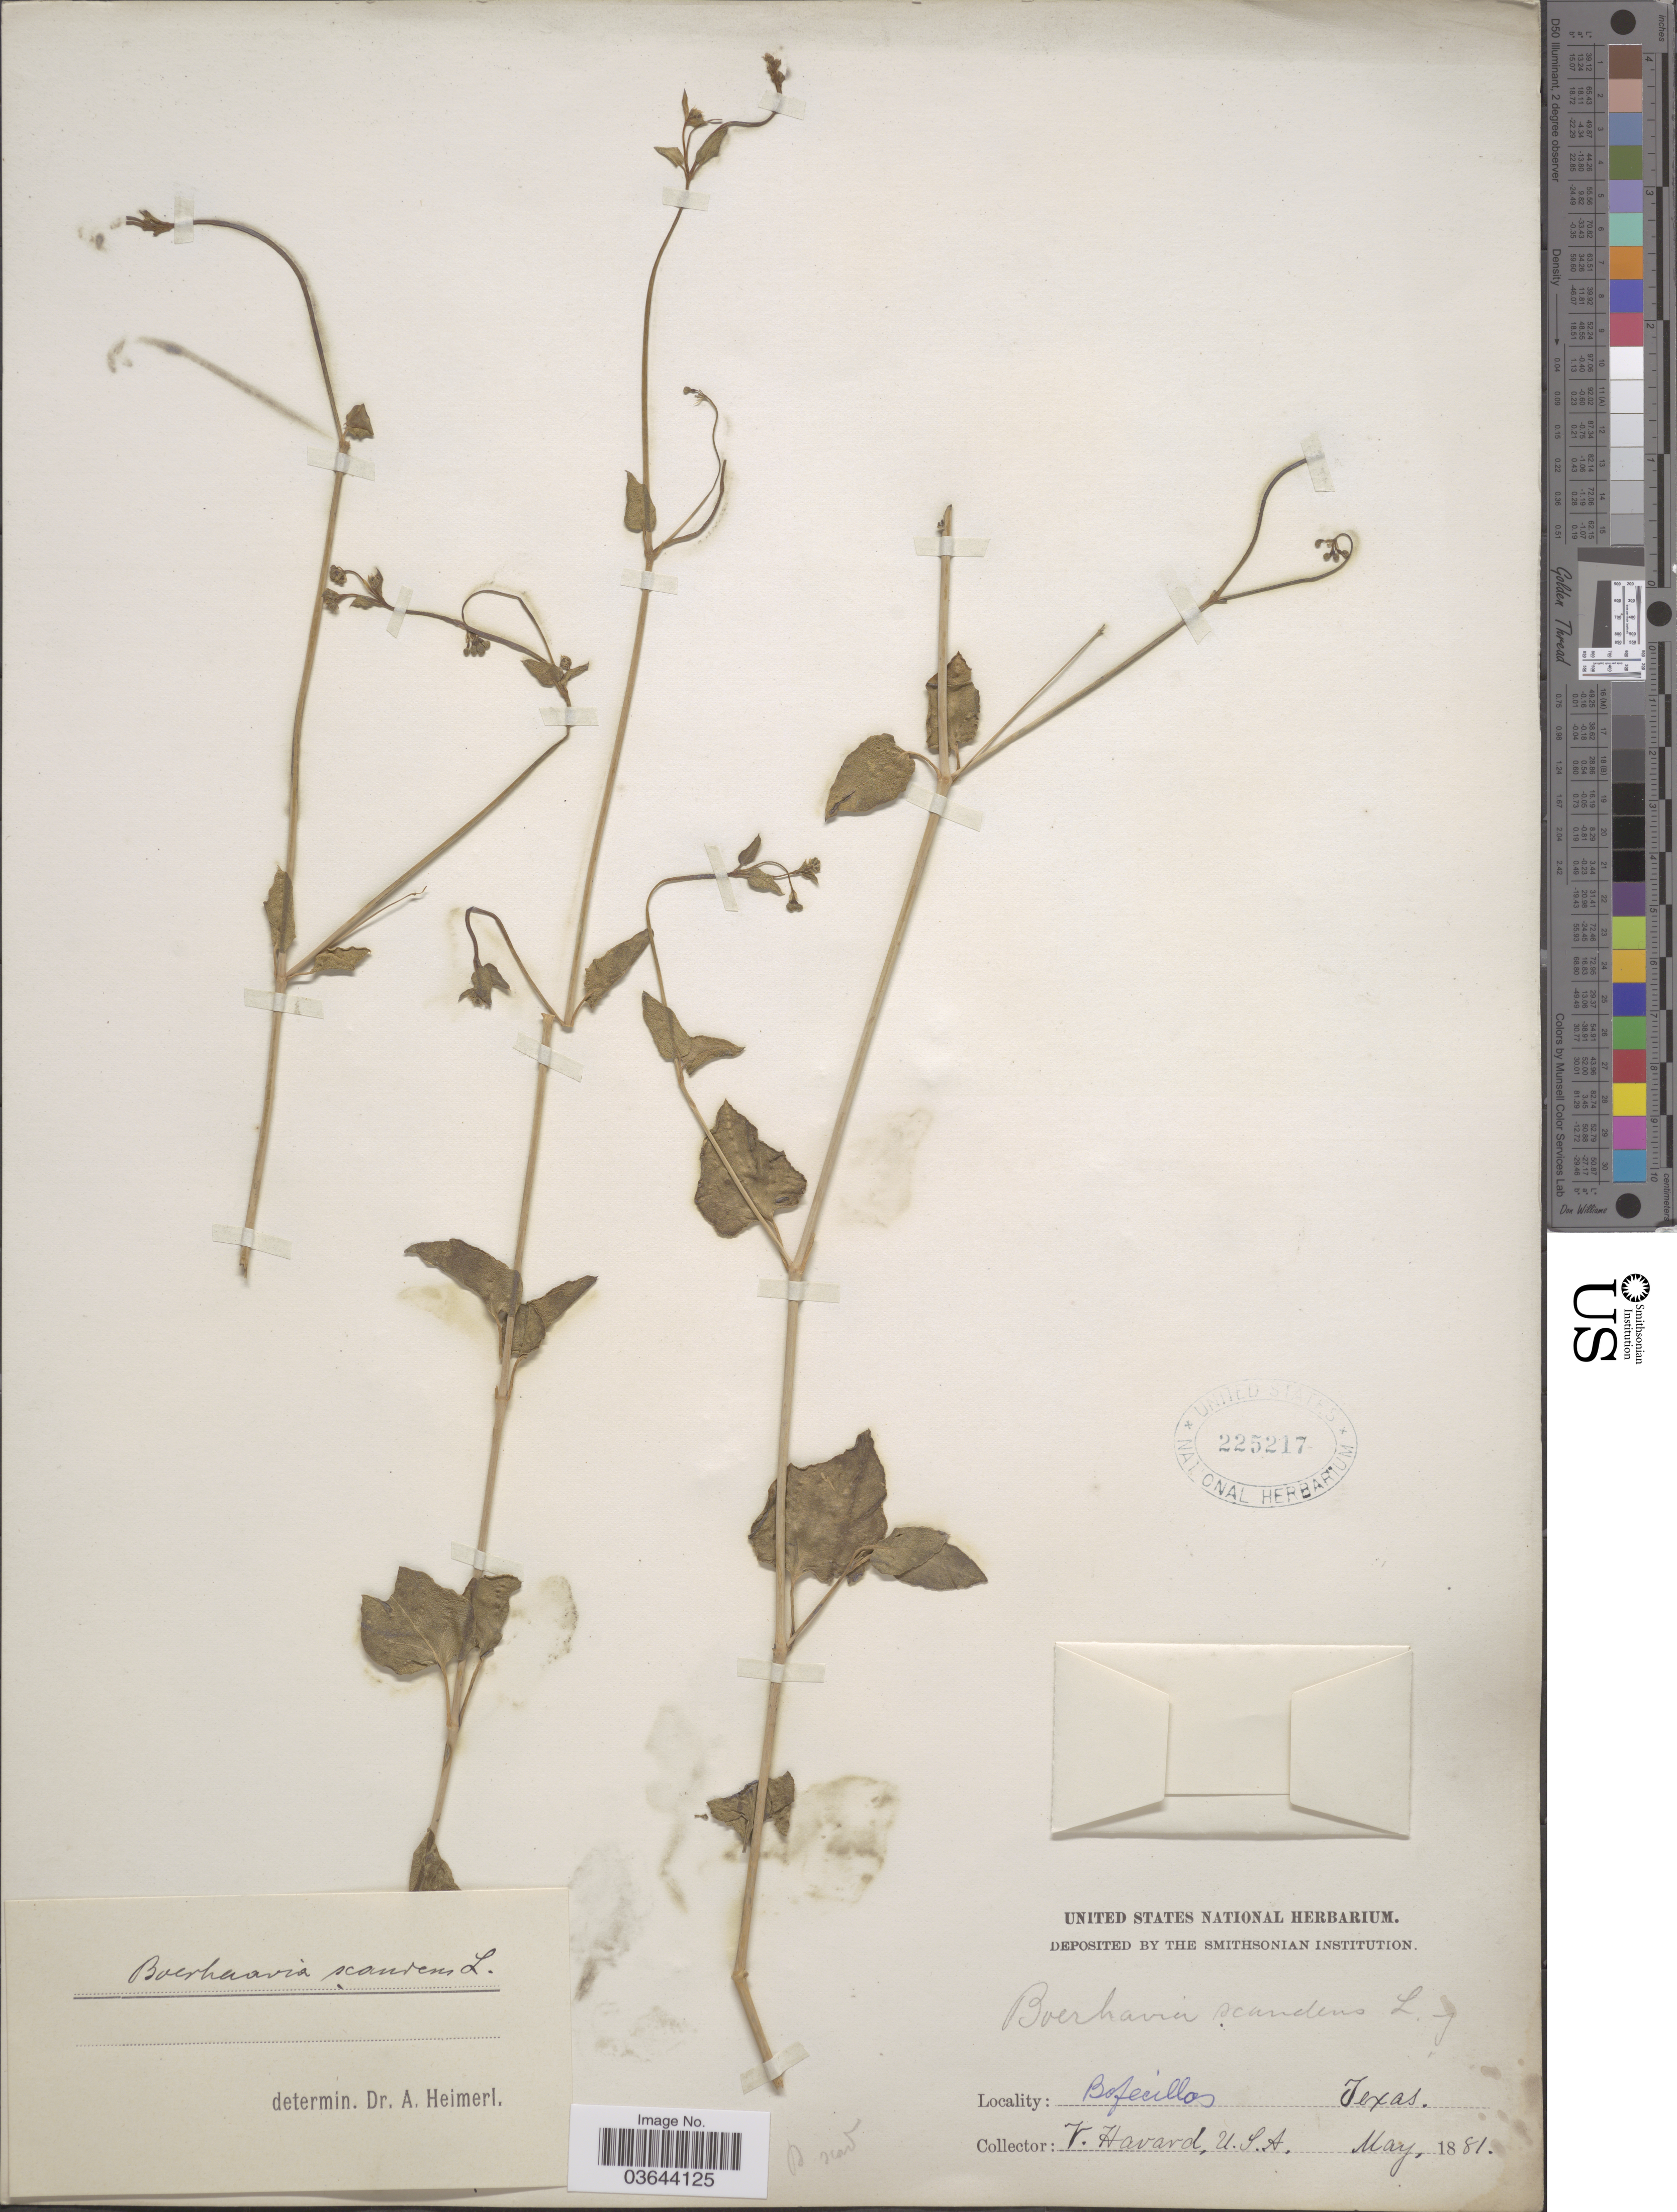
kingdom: Plantae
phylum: Tracheophyta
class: Magnoliopsida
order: Caryophyllales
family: Nyctaginaceae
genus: Commicarpus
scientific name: Commicarpus sp.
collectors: V. Havard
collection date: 1881-05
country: United States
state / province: Texas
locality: Bofecillos.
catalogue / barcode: US 225217